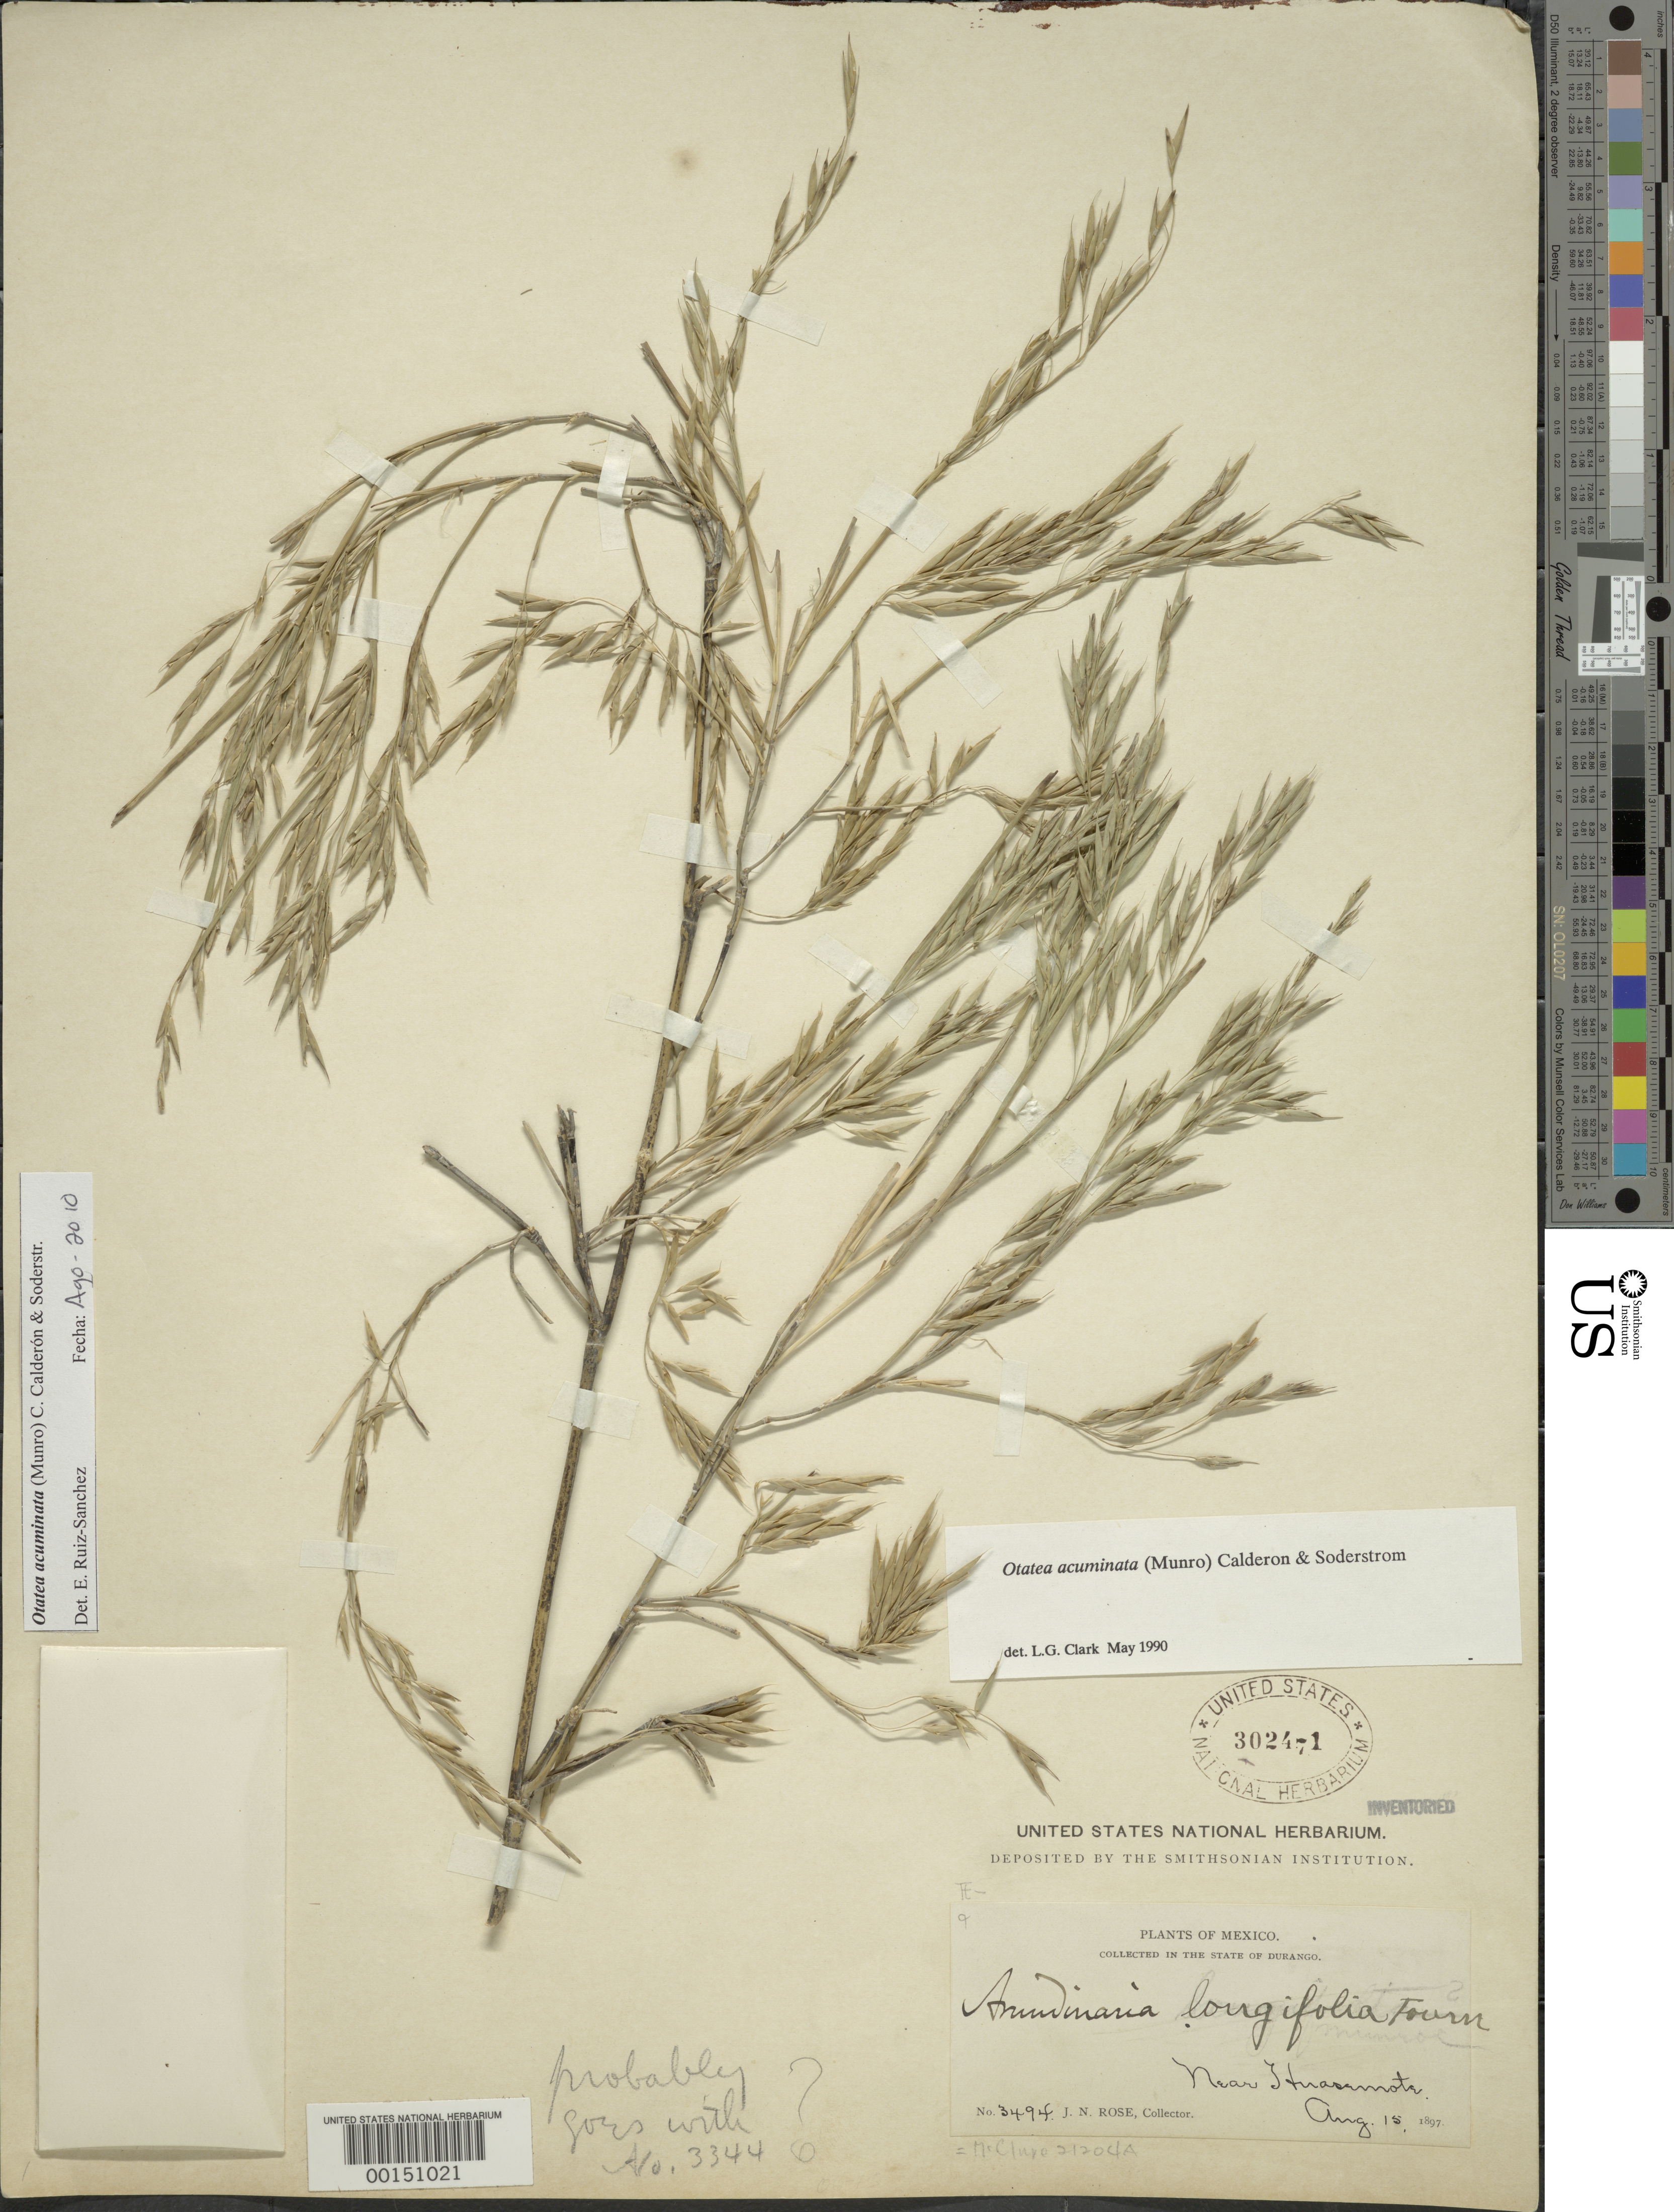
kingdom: Plantae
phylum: Tracheophyta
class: Liliopsida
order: Poales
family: Poaceae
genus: Otatea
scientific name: Otatea acuminata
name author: (Munro) C. E. Calderón & Soderstr.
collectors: J. N. Rose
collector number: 3494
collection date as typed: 15 Aug 1897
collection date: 1897-08-15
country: Mexico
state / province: Durango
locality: Huasamota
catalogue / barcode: US 302471